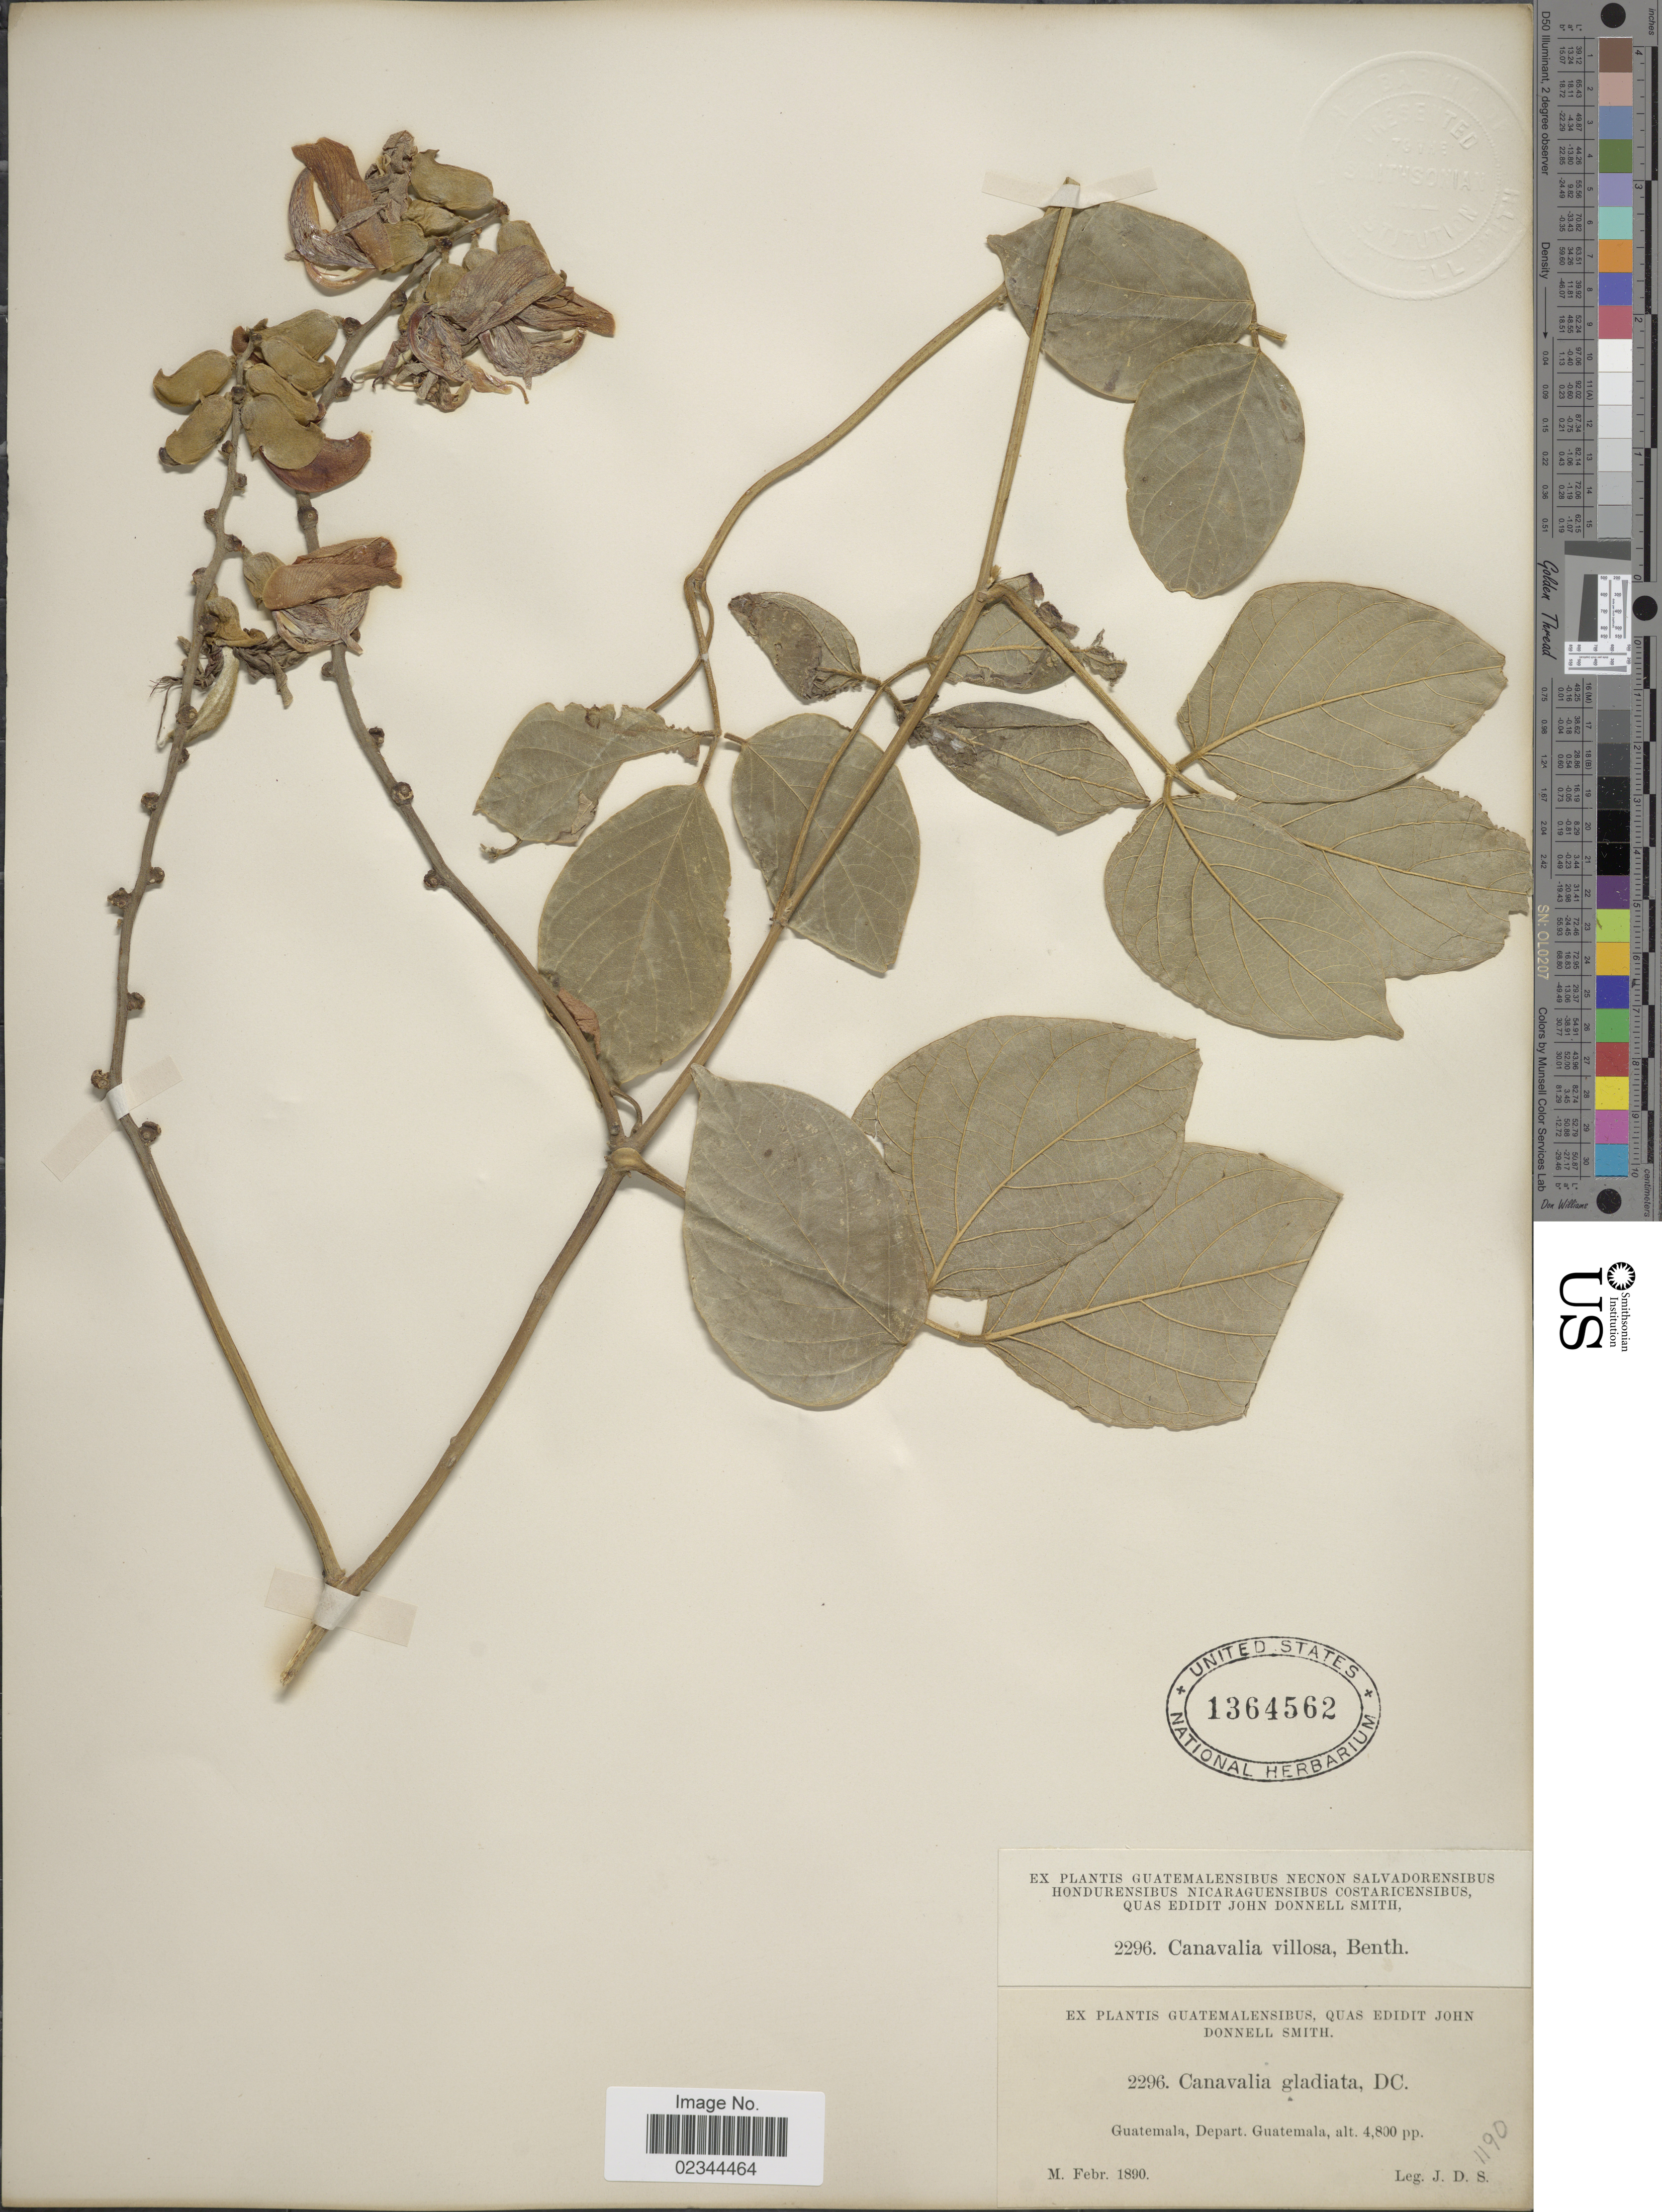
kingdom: Plantae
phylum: Tracheophyta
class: Magnoliopsida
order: Fabales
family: Fabaceae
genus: Canavalia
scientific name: Canavalia villosa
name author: Benth.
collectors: J. Donnell Smith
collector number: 2296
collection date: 1890-02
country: Guatemala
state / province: Guatemala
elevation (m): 1463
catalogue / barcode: US 1364562